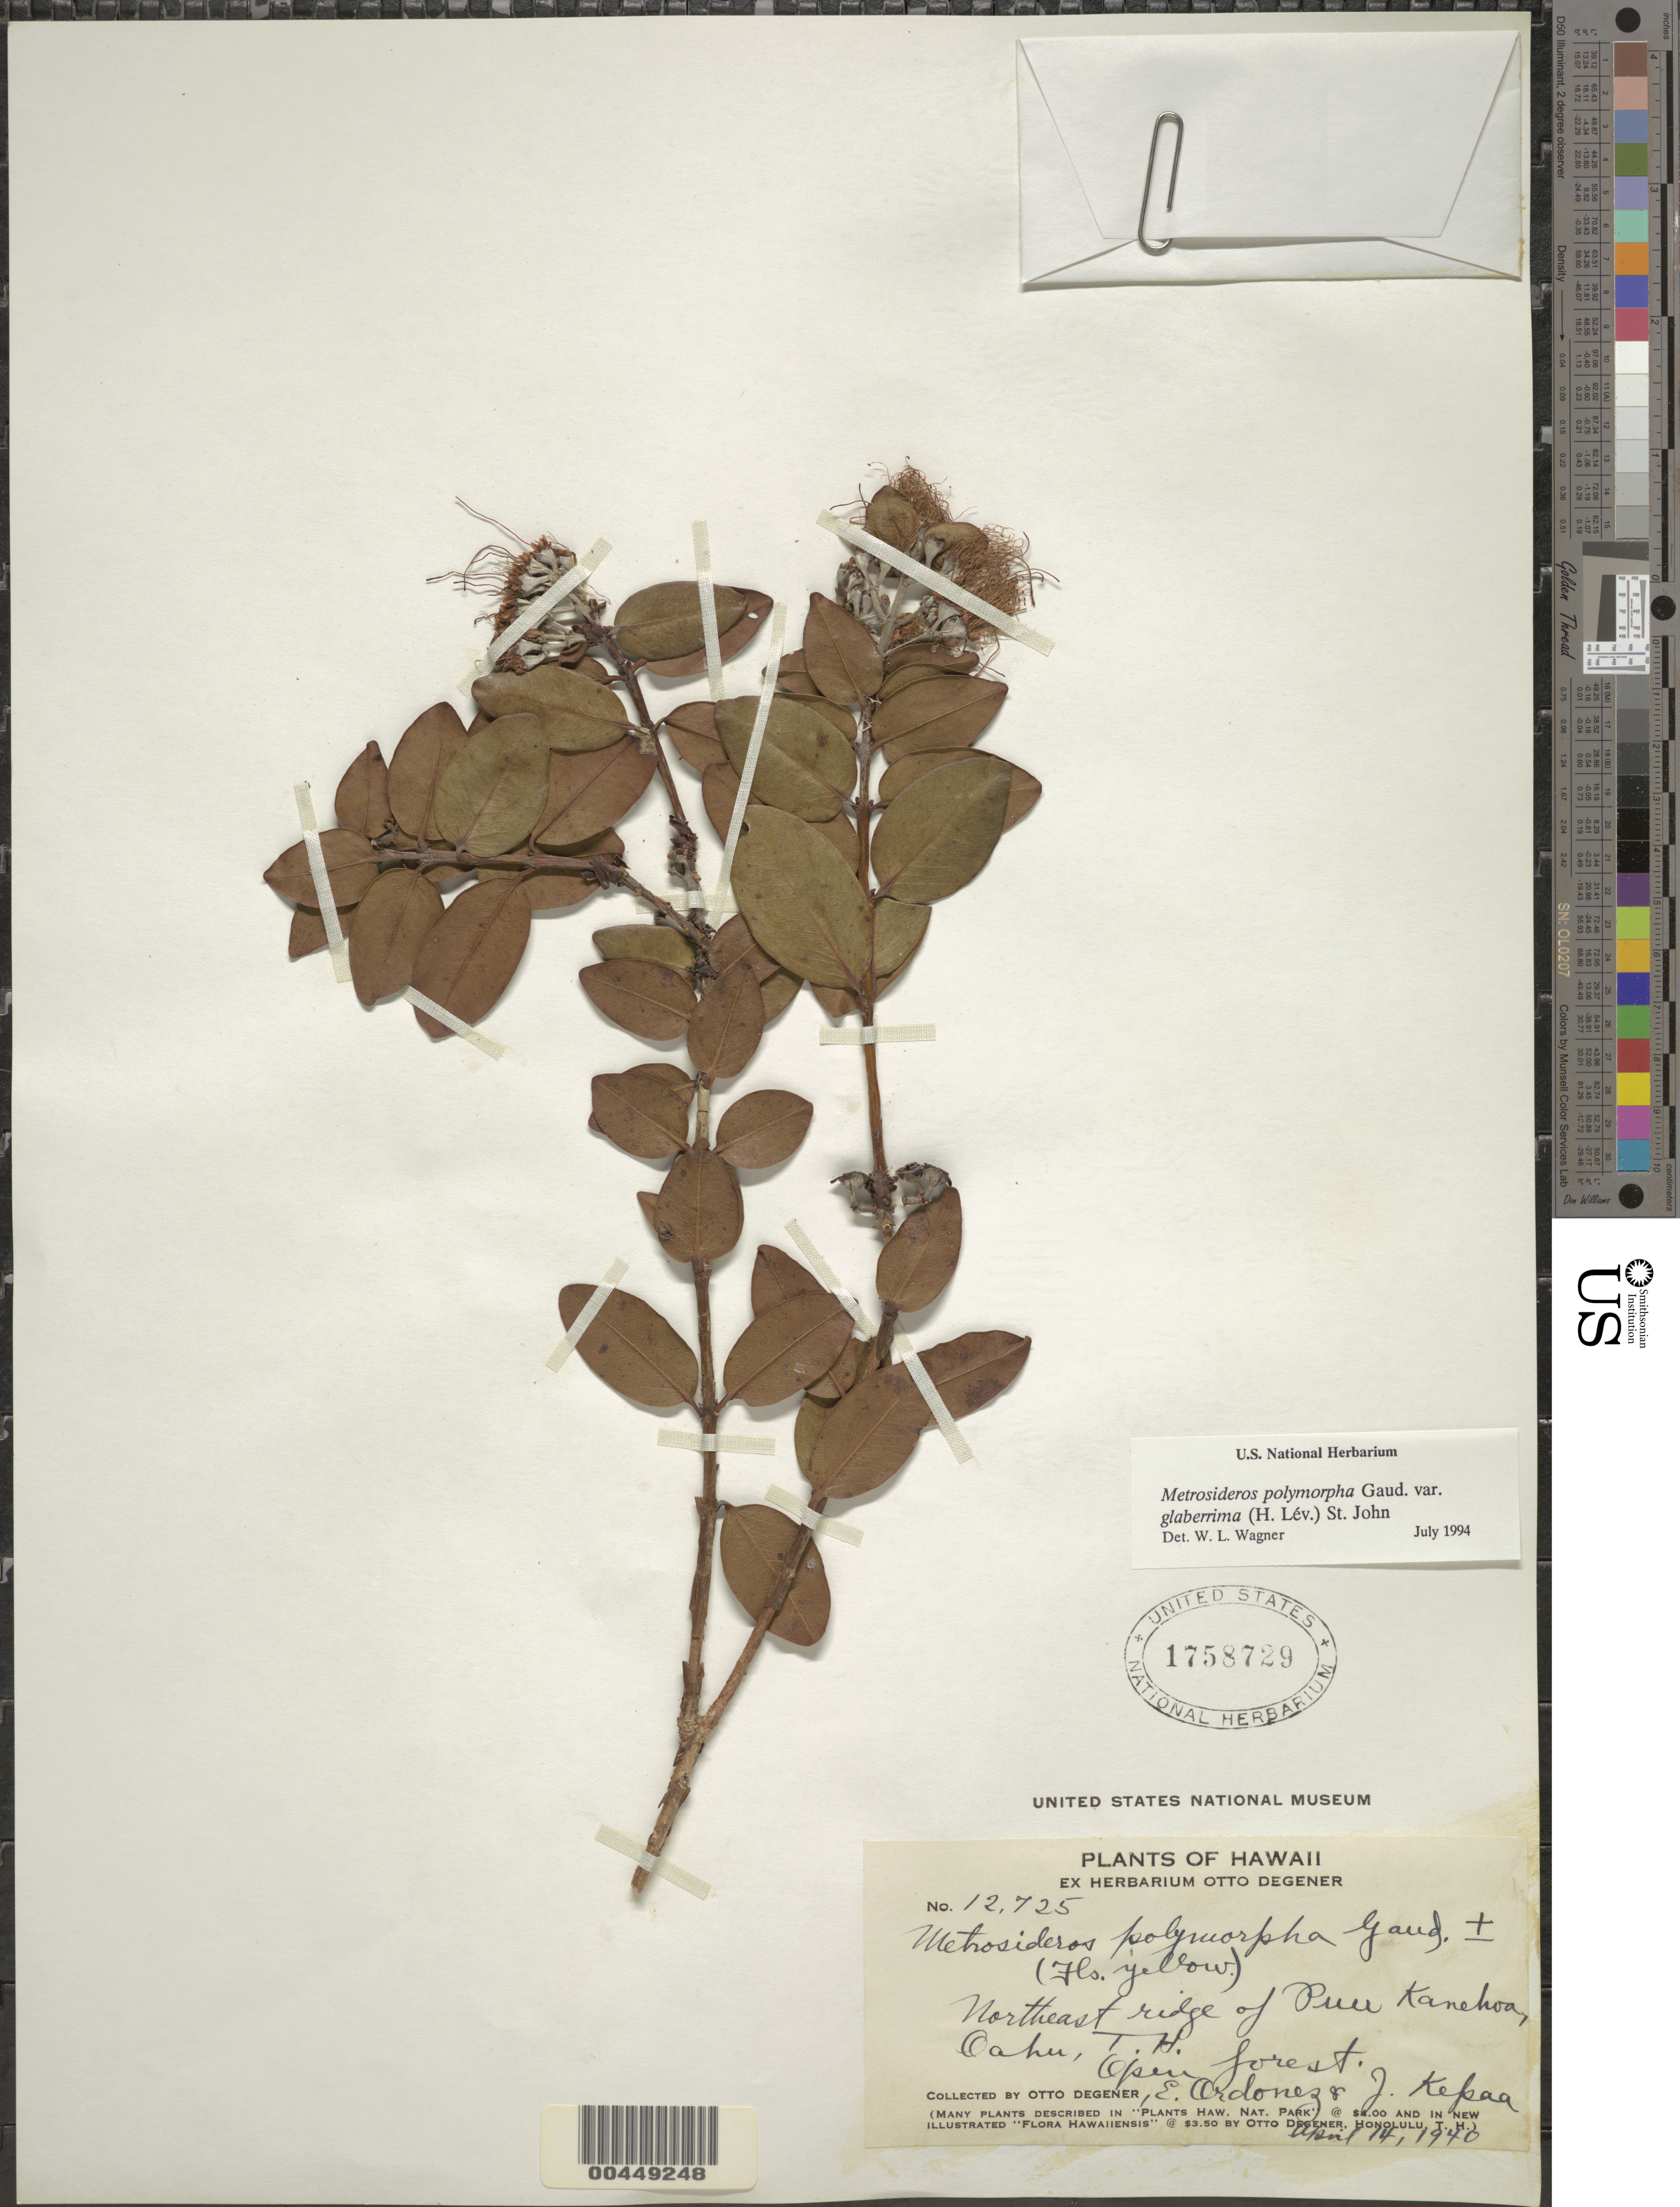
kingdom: Plantae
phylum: Tracheophyta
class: Magnoliopsida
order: Myrtales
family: Myrtaceae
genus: Metrosideros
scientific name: Metrosideros polymorpha var. glaberrima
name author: (H. Lév.) H. St. John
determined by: Wagner, W. L., (BOT), Smithsonian Institution - National Museum of Natural History (UNITED STATES)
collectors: O. Degener, E. Ordonez & J. Kepaa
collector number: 12725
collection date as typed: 14 Apr 1940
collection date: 1940-04-14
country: United States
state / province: Hawaii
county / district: Honolulu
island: Oahu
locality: NE ridge of Puu Kanehoa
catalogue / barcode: US 1758729